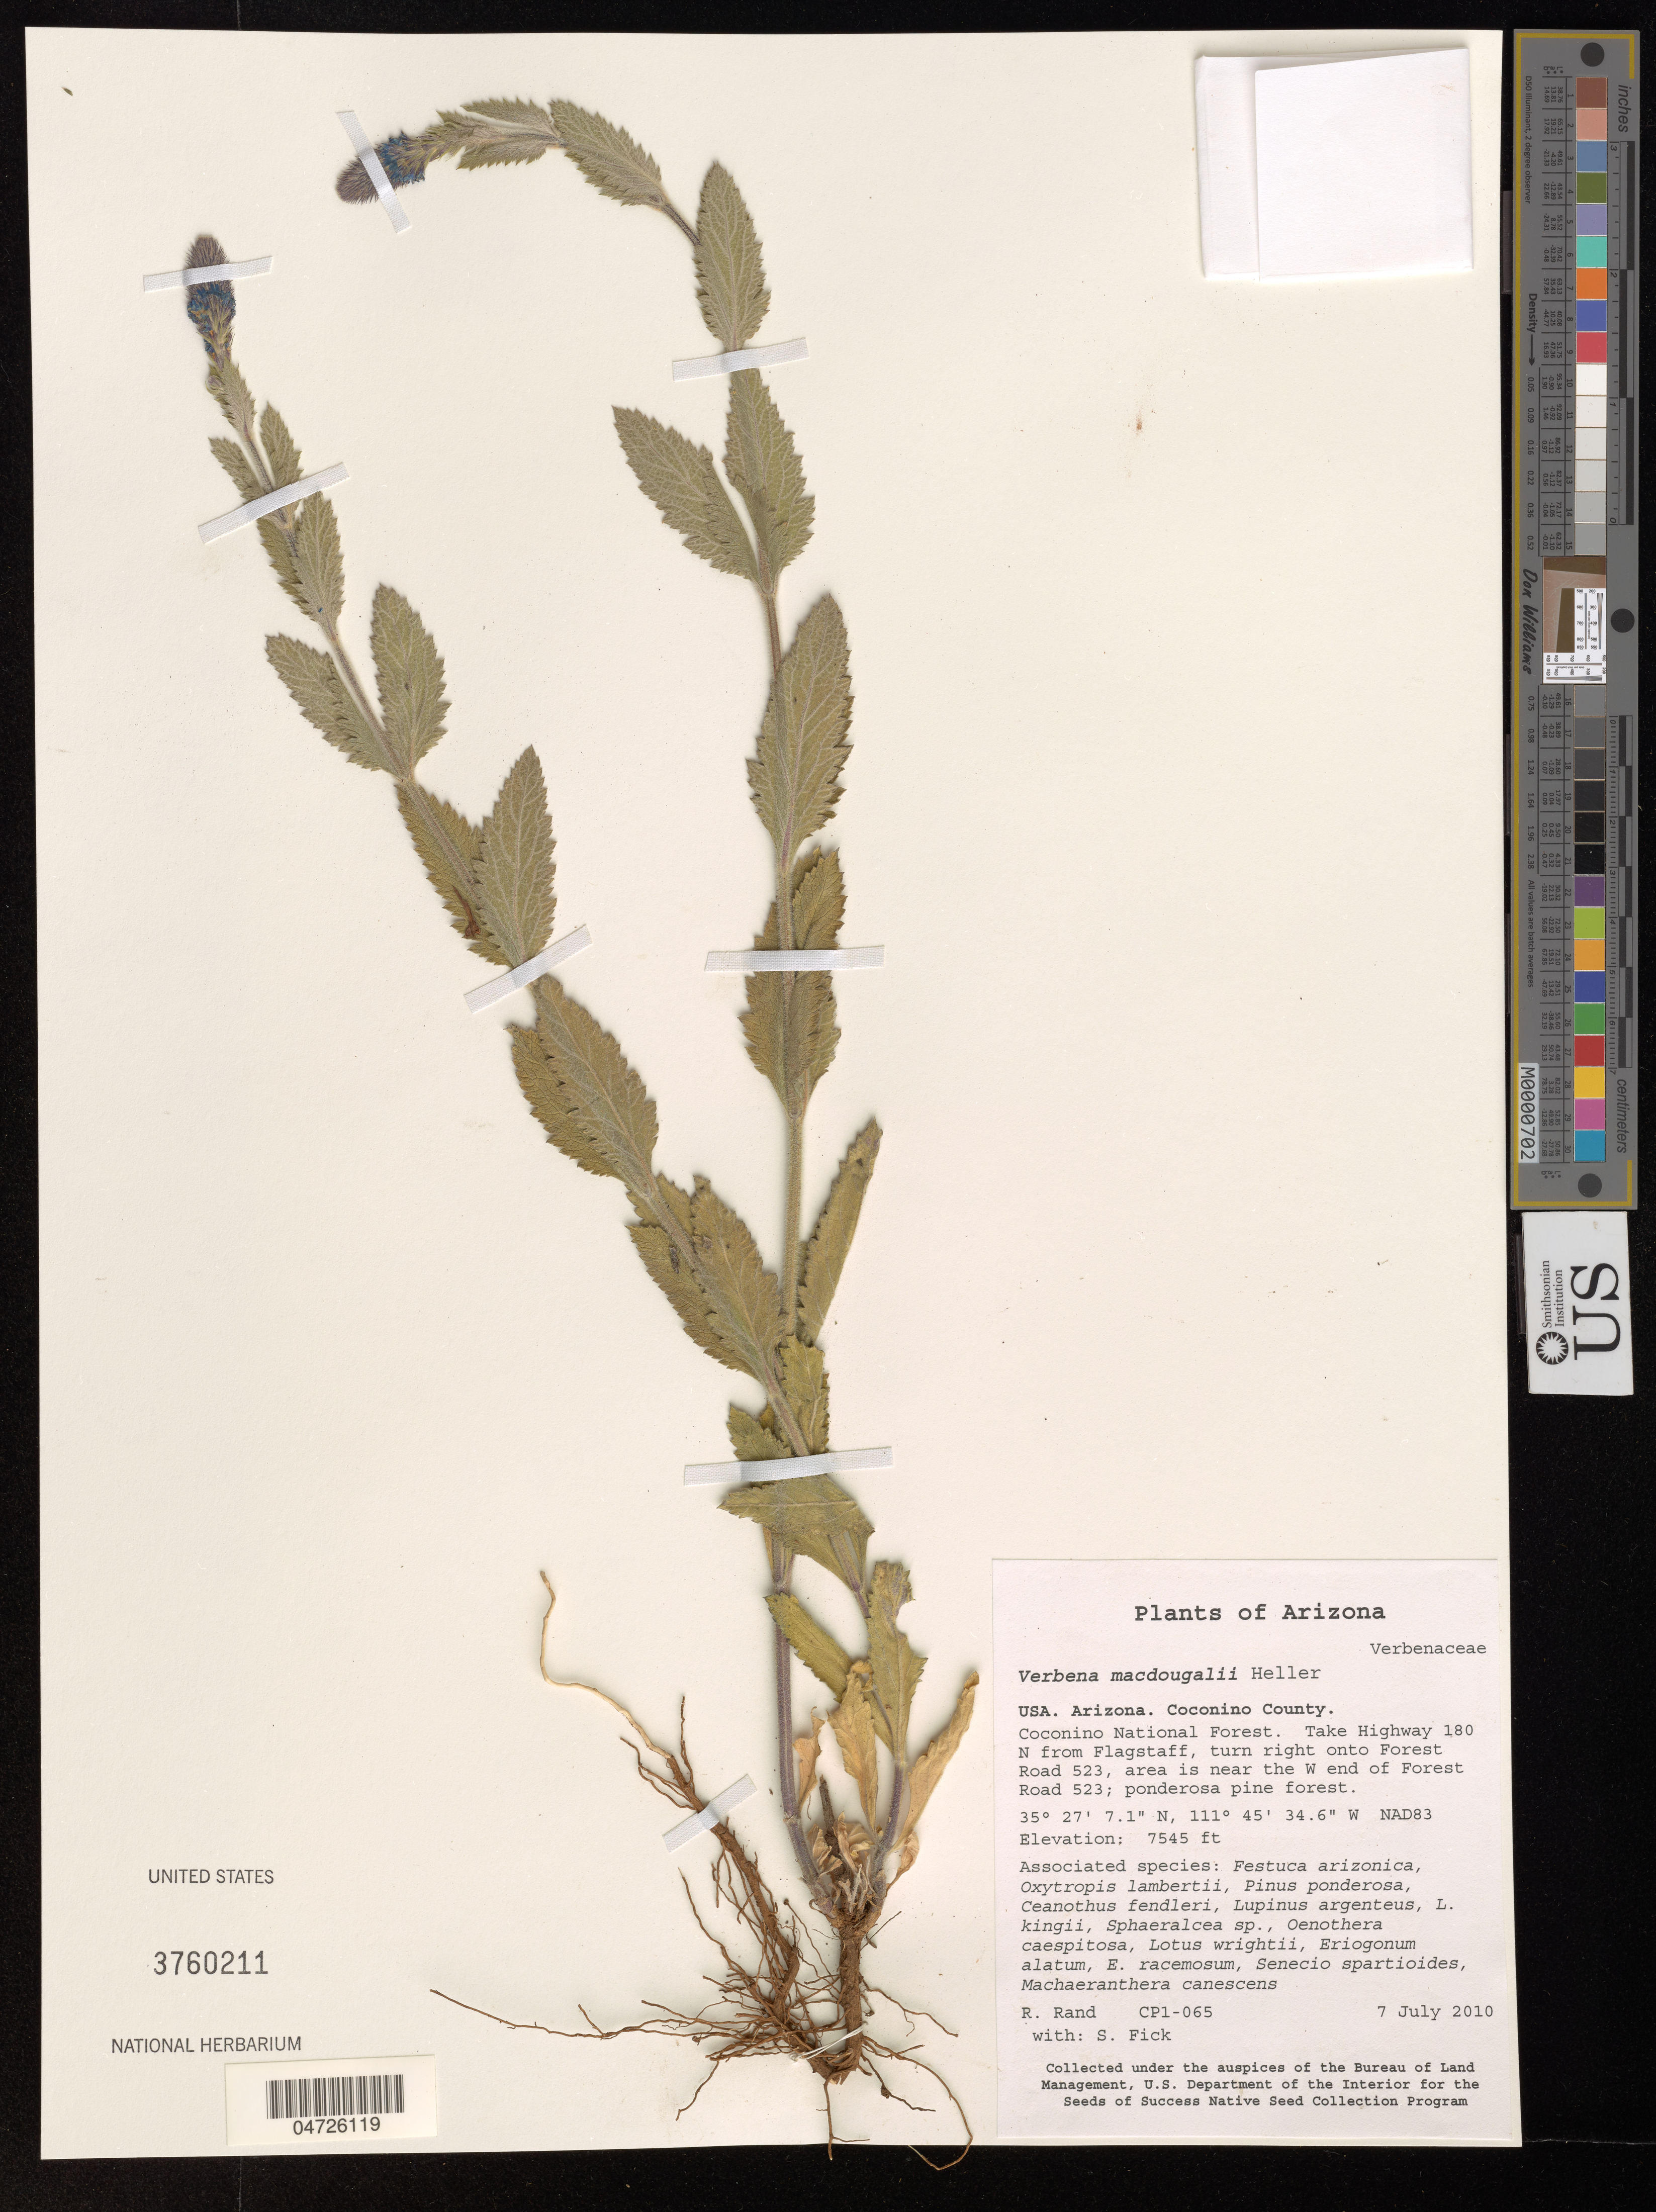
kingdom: Plantae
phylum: Tracheophyta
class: Magnoliopsida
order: Lamiales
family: Verbenaceae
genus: Verbena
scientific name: Verbena macdougalii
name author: A. Heller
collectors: R. Rand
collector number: CP1-065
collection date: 2010-07-07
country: United States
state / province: Arizona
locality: NAD83. Coconino County. Coconino National Forest. Take Highway 180 N from Flagstaff, turn right onto Forest Road 523. area is near the W end of Forest Road 523.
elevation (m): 2300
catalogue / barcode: US 3760211